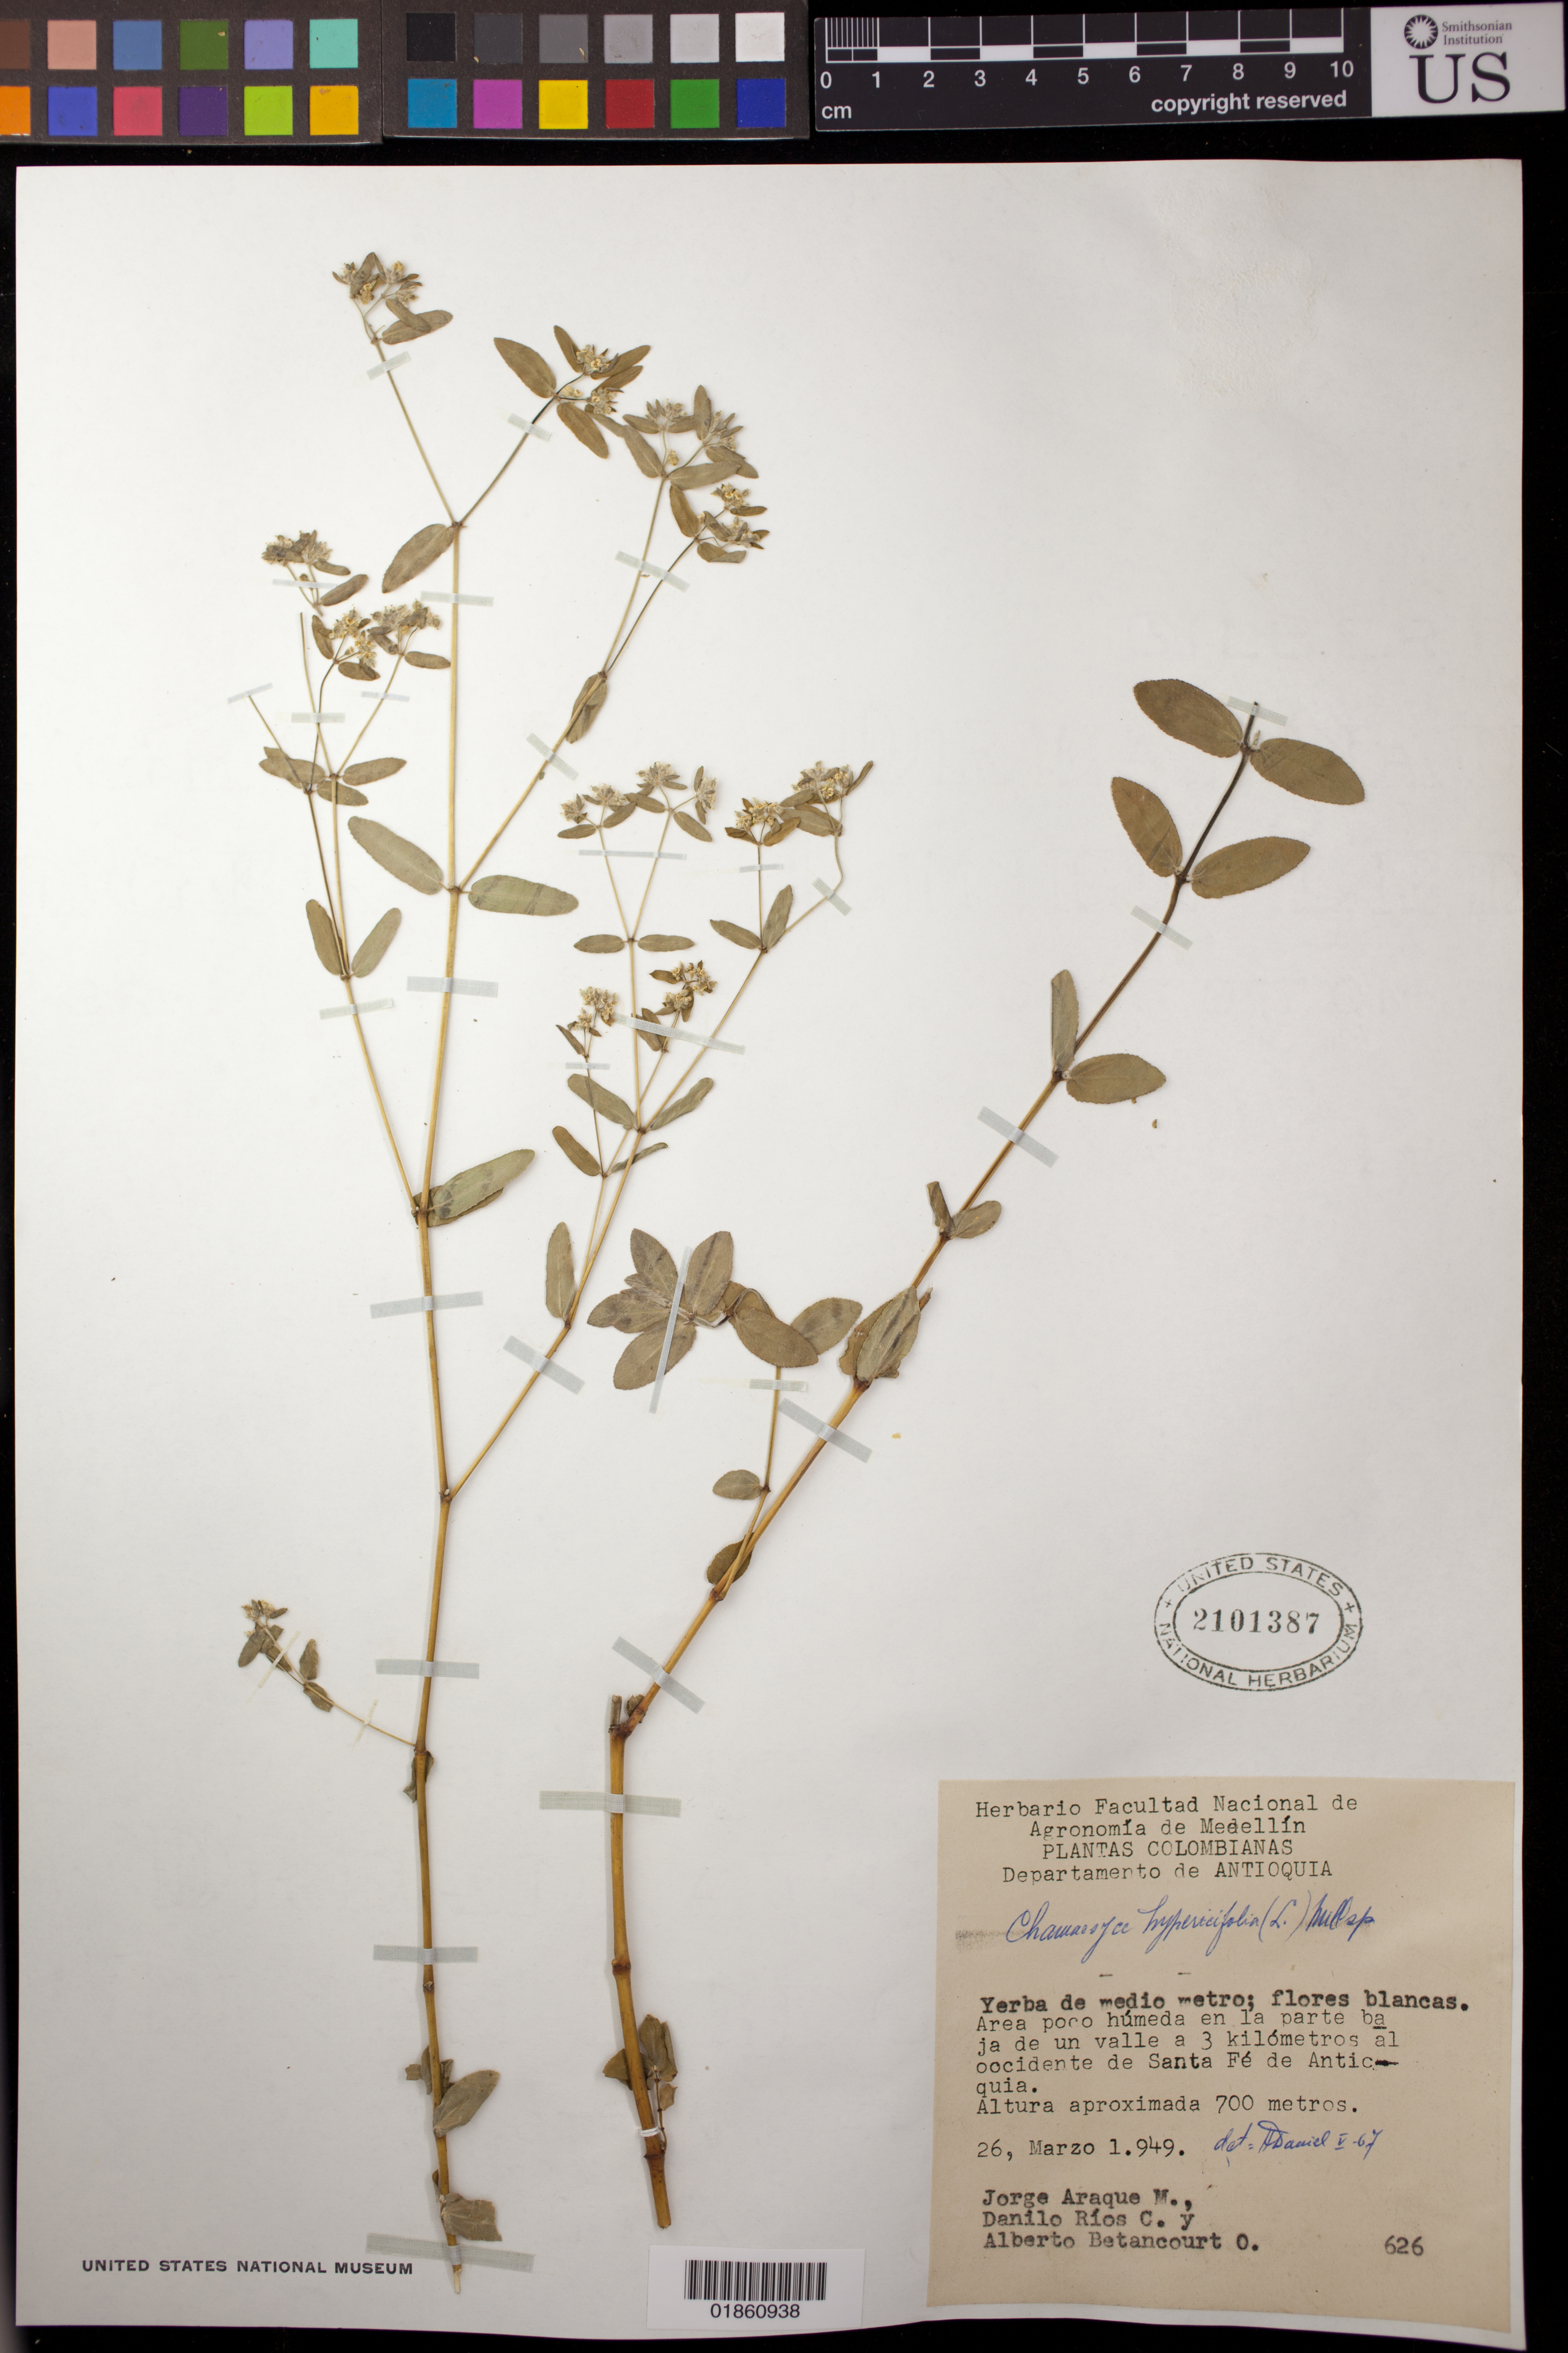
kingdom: Plantae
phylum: Tracheophyta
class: Magnoliopsida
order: Malpighiales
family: Euphorbiaceae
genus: Euphorbia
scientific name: Euphorbia hypericifolia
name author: L.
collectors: J. Araque Molina, D. Rios C. & A. Betancourt O.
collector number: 626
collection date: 1949-03-26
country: Colombia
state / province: Antioquia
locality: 3 kilometros al occidente de Santa Fe de Anticquia [Antioquia]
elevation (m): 700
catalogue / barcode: US 2101387